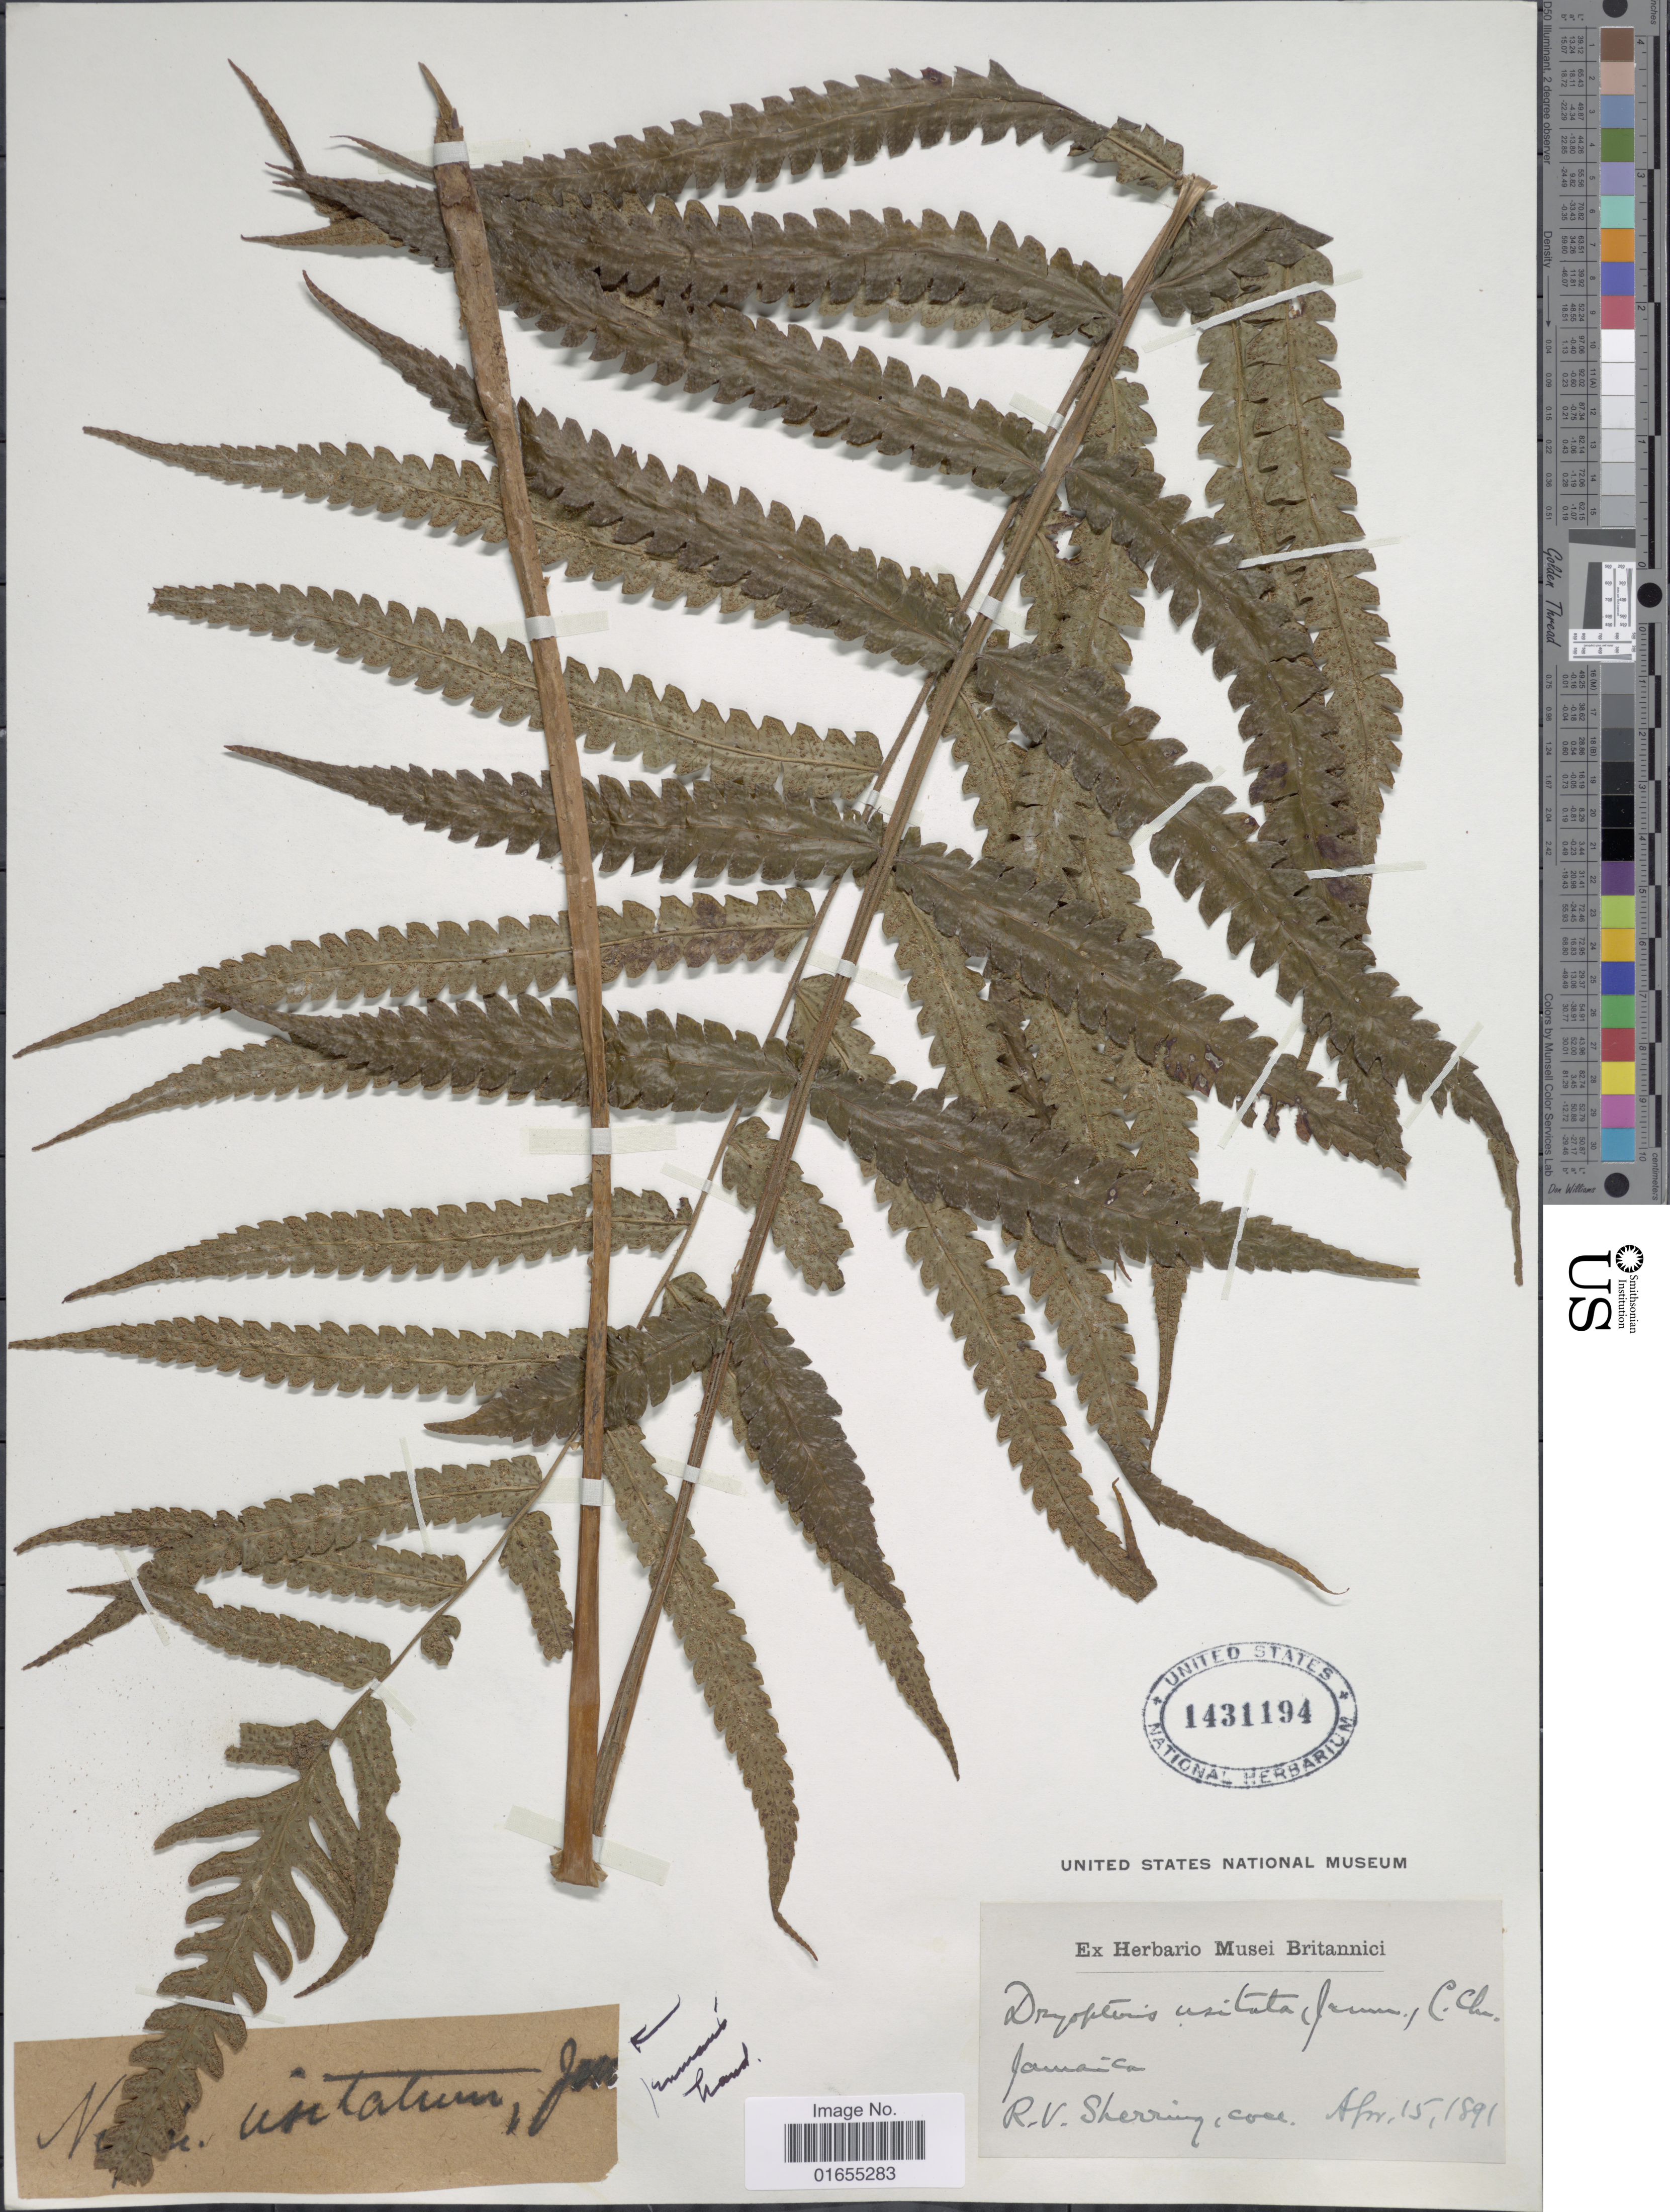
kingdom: Plantae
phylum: Tracheophyta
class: Polypodiopsida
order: Polypodiales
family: Thelypteridaceae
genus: Goniopteris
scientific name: Goniopteris venusta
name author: (Heward) Pic. Serm.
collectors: R. Sherring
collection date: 1891-04-15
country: Jamaica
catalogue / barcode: US 1431194